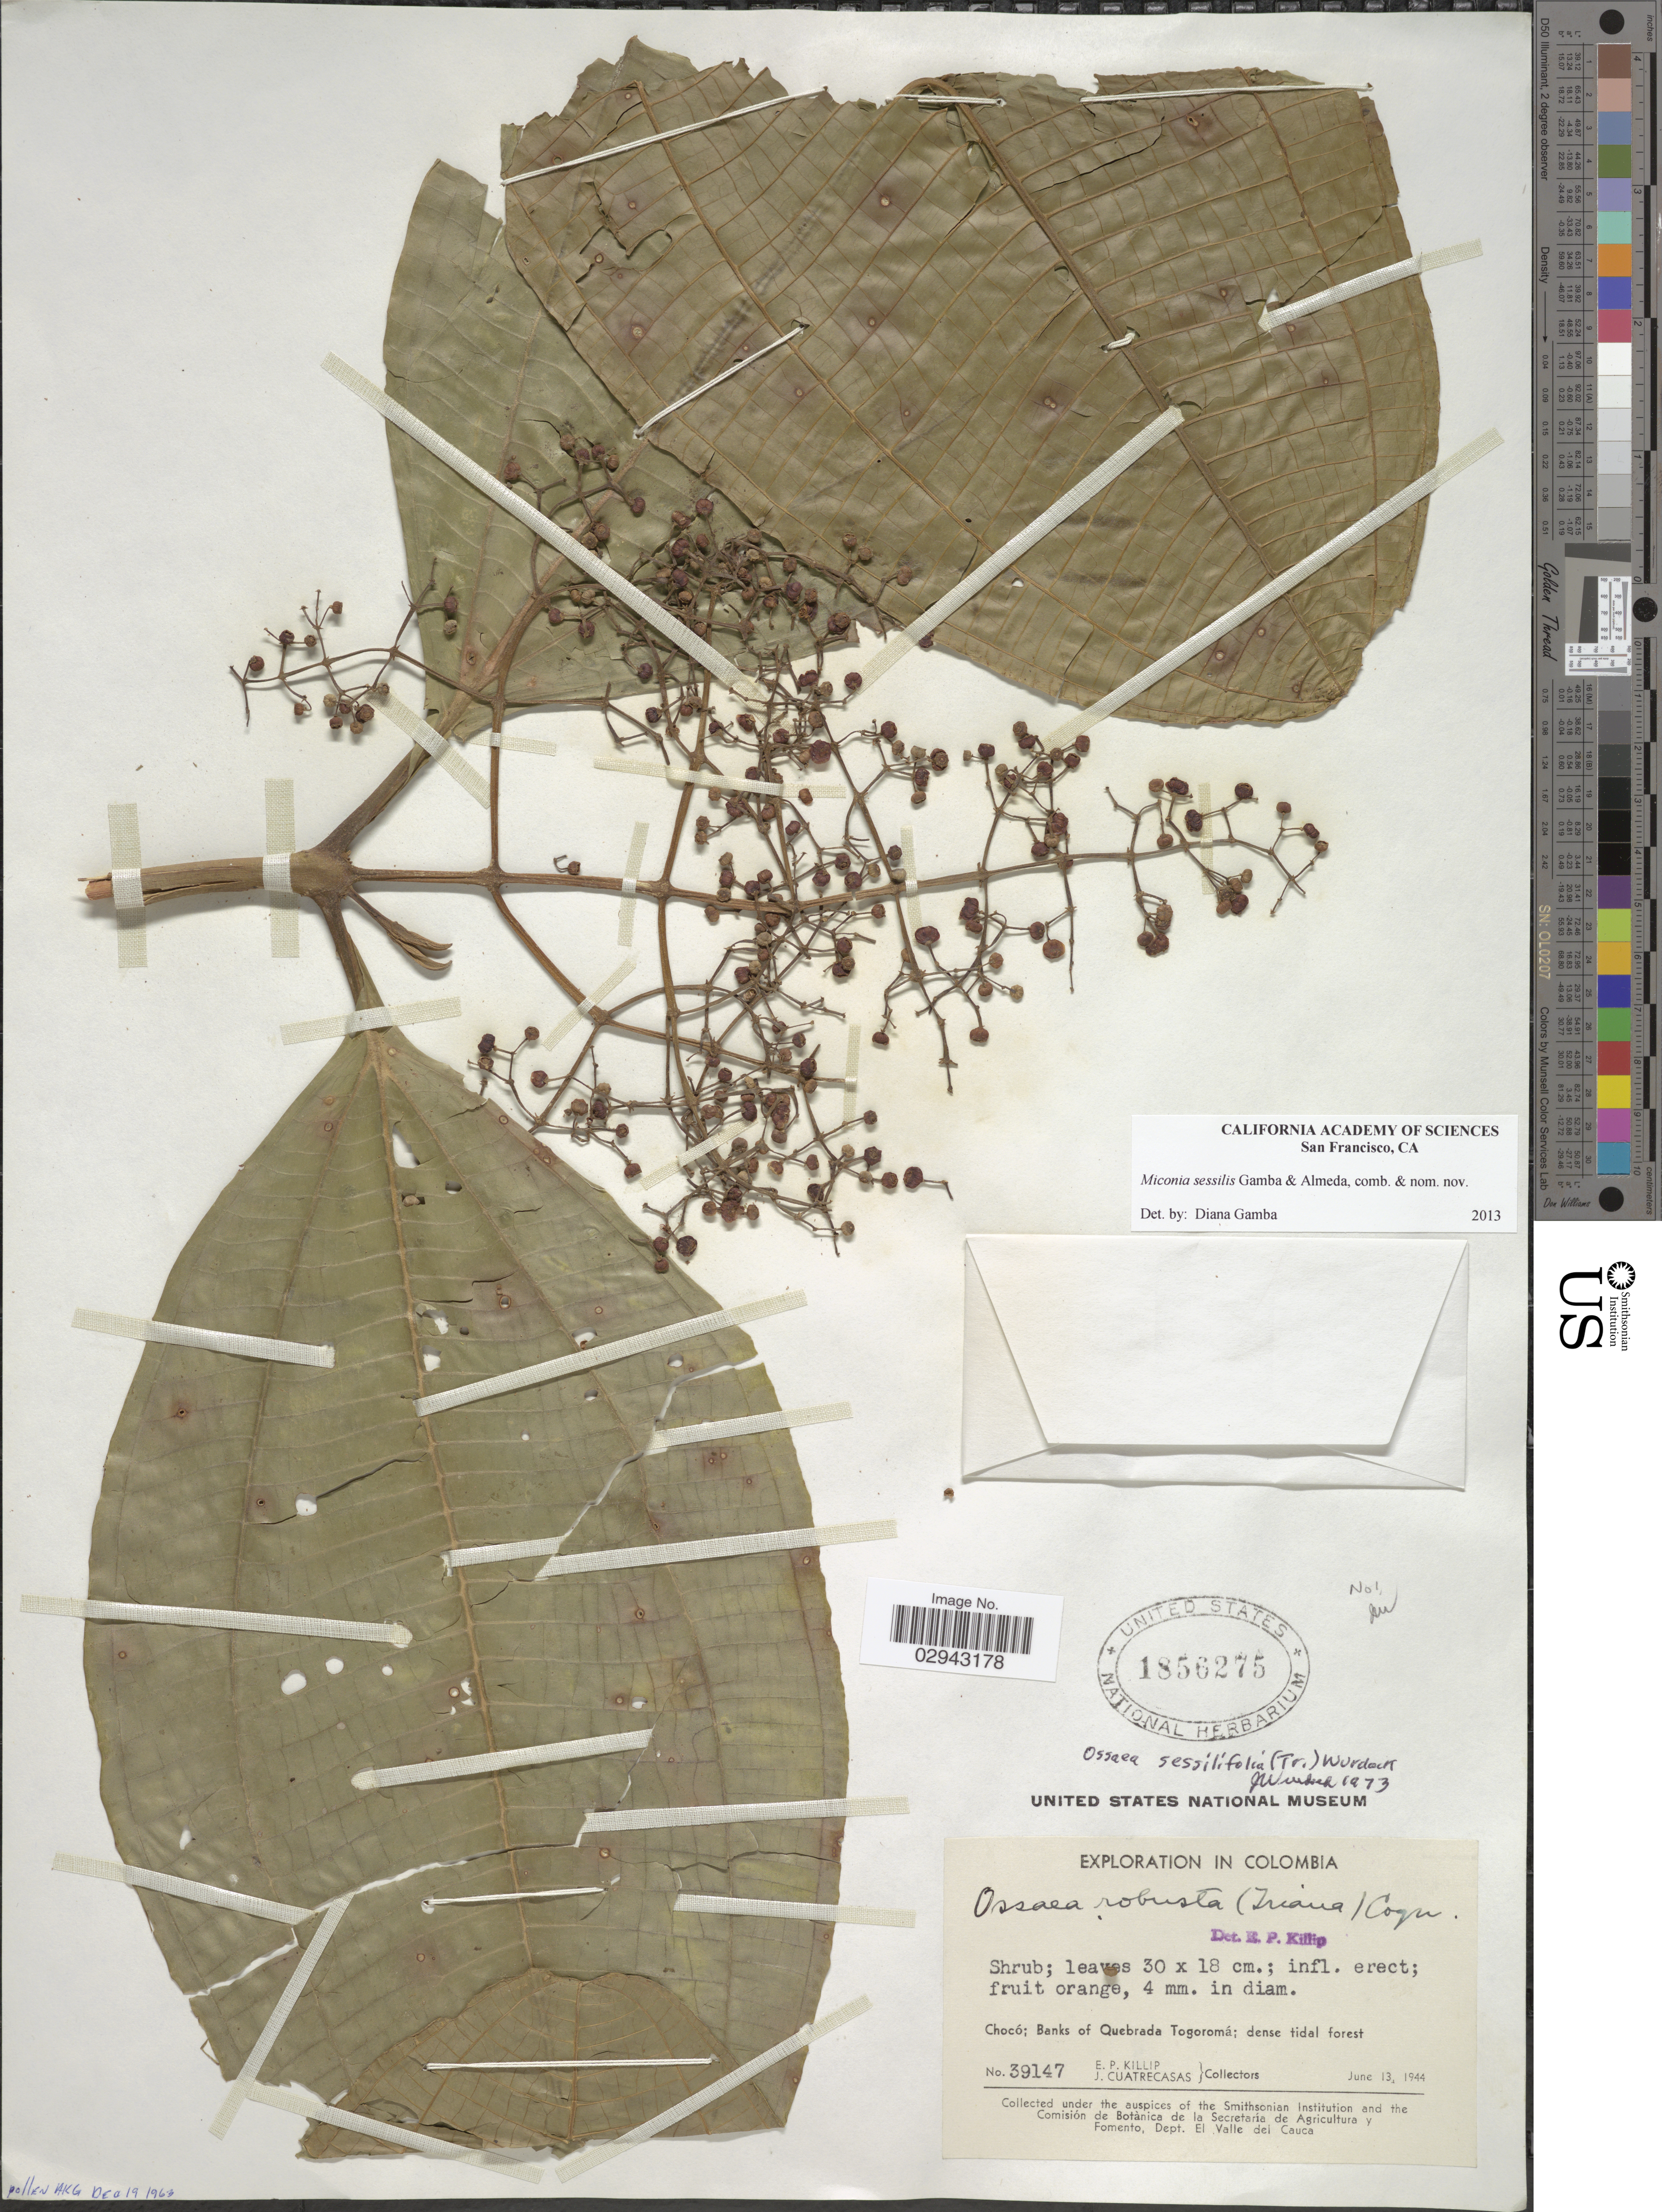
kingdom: Plantae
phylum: Tracheophyta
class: Magnoliopsida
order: Myrtales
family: Melastomataceae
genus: Miconia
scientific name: Miconia sessilis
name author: Gamba & Almeda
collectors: E. P. Killip & J. Cuatrecasas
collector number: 39147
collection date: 1944-06-13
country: Colombia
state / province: Chocó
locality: Banks of Quebrada Togoromá; dense tidal forst.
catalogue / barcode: US 1856275